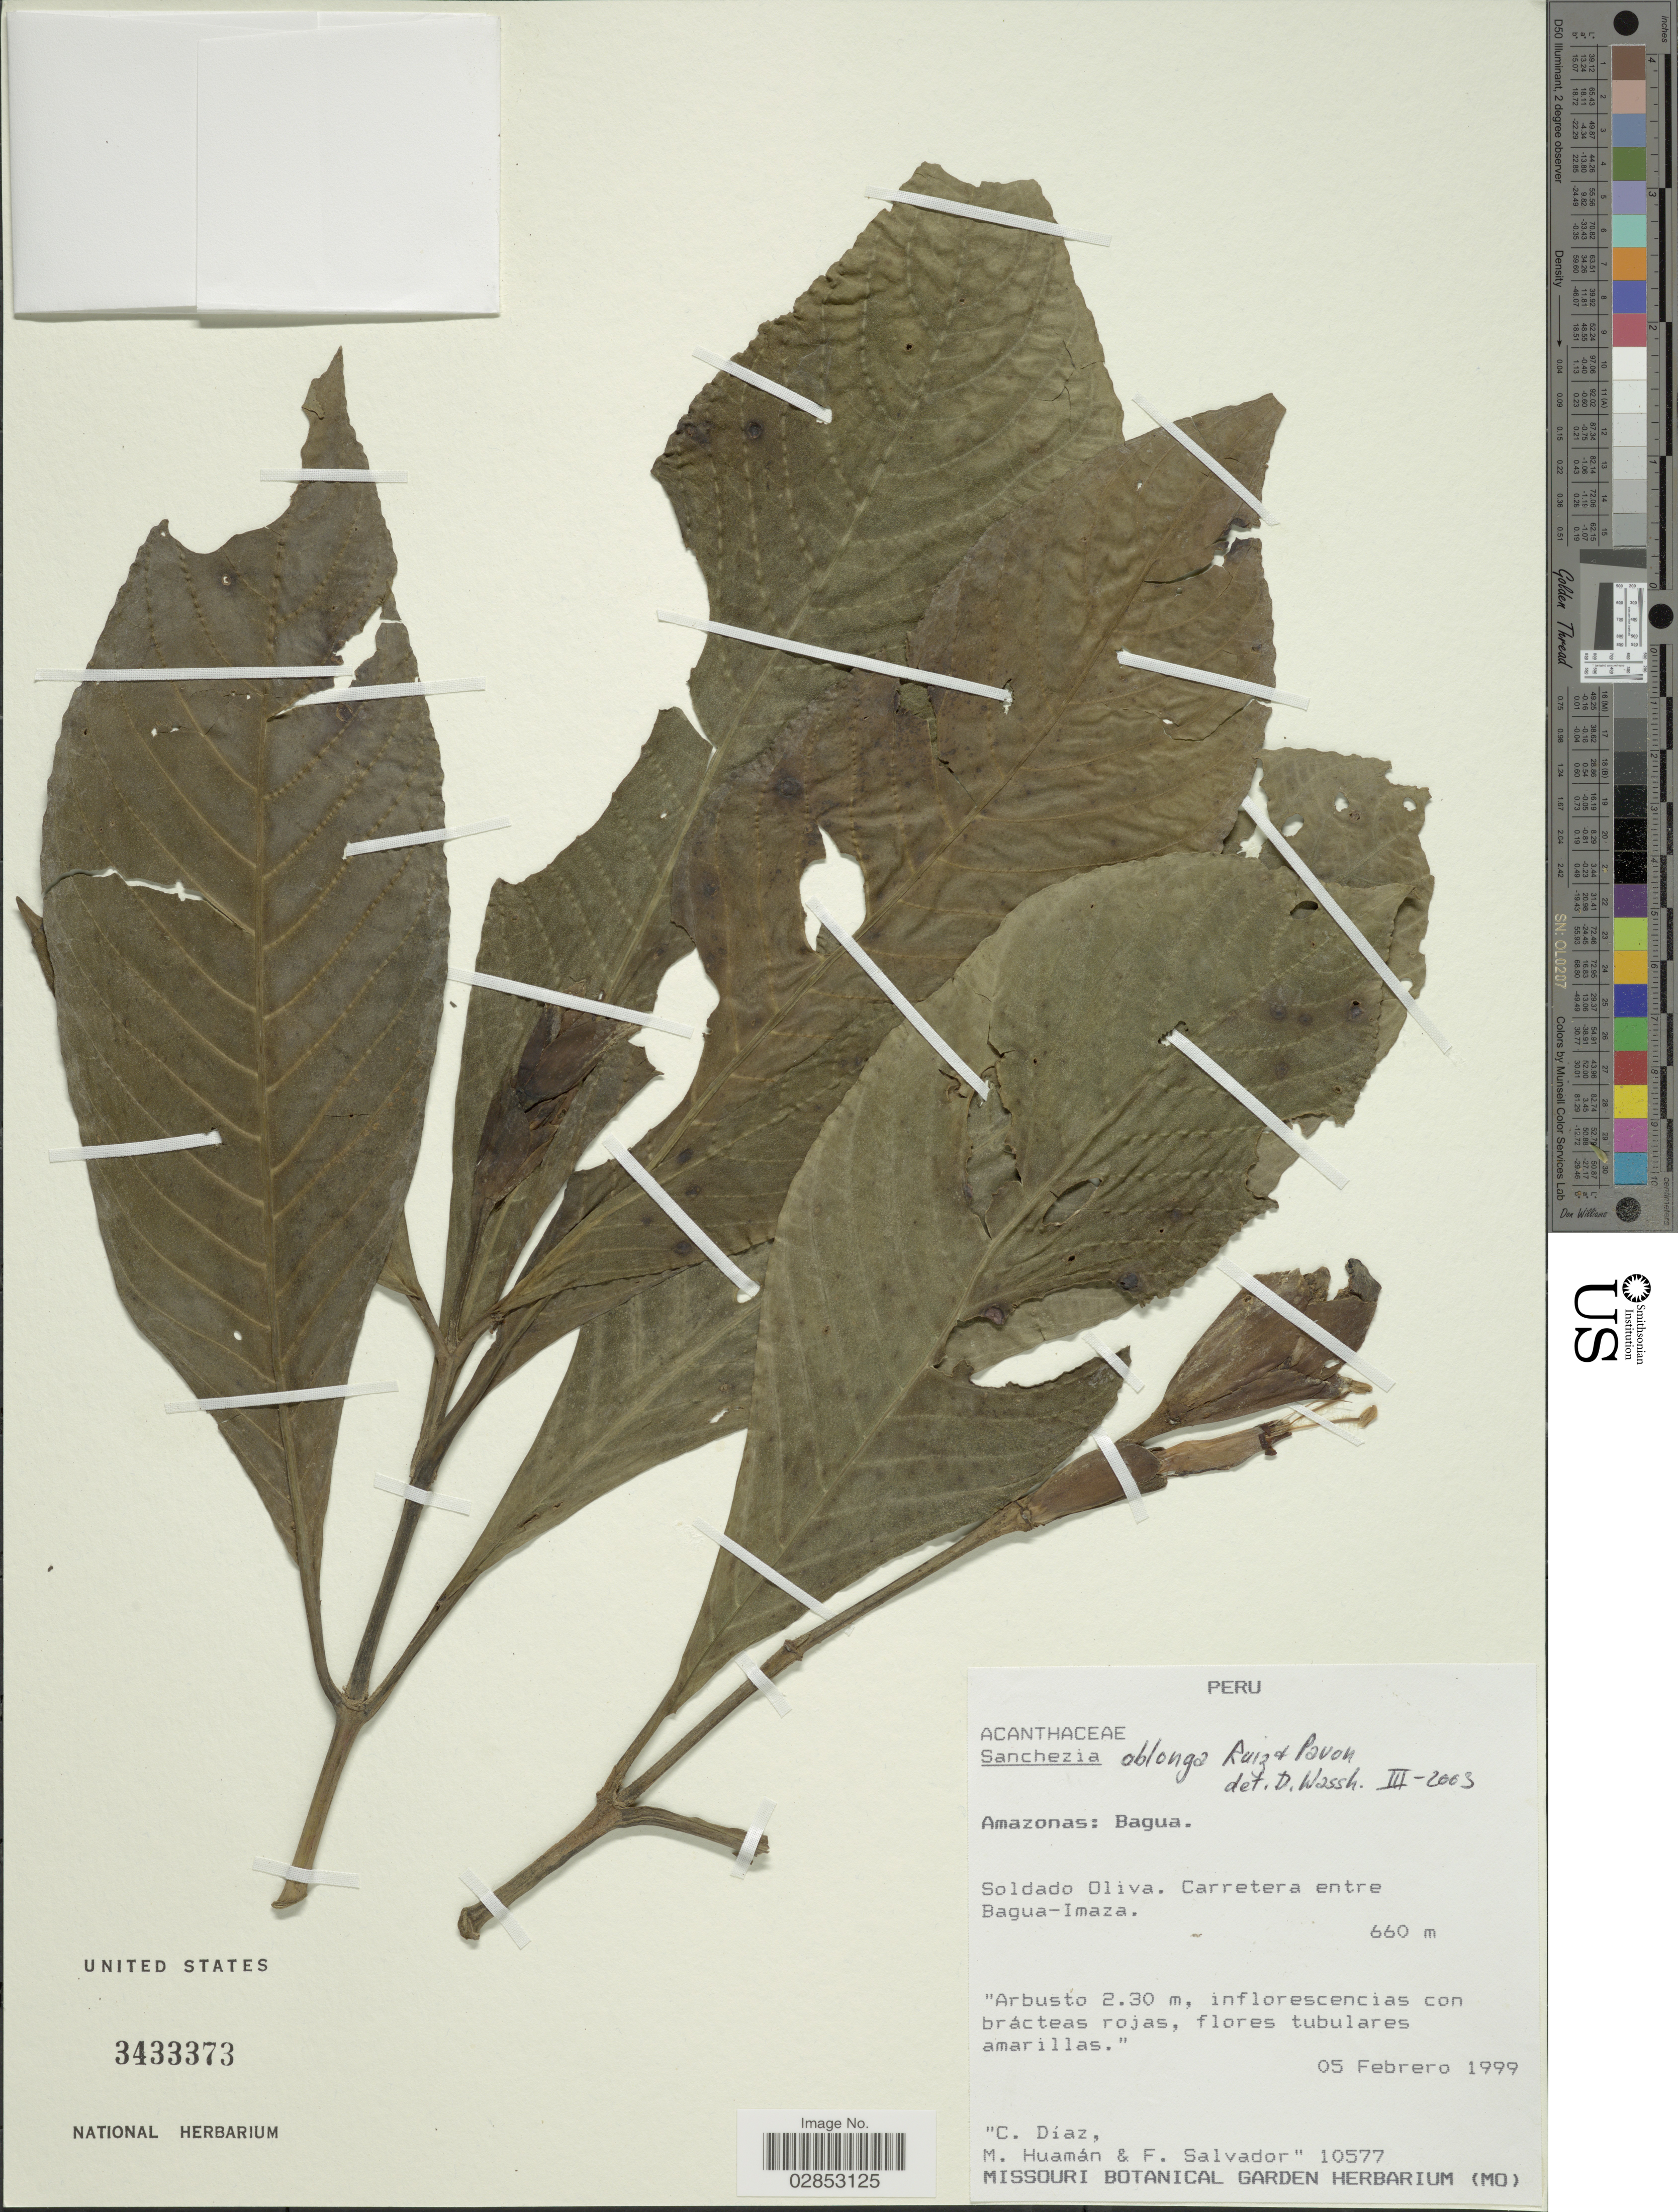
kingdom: Plantae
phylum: Tracheophyta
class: Magnoliopsida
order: Lamiales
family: Acanthaceae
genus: Sanchezia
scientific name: Sanchezia oblonga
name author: Ruiz & Pav.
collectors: C. Díaz, M. Huamán & F. Salvador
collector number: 10577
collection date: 1999-02-05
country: Peru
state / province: Amazonas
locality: Bagua, Soldado Oliva. Carretera entre Bagua-Imaza.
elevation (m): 660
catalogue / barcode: US 3433373